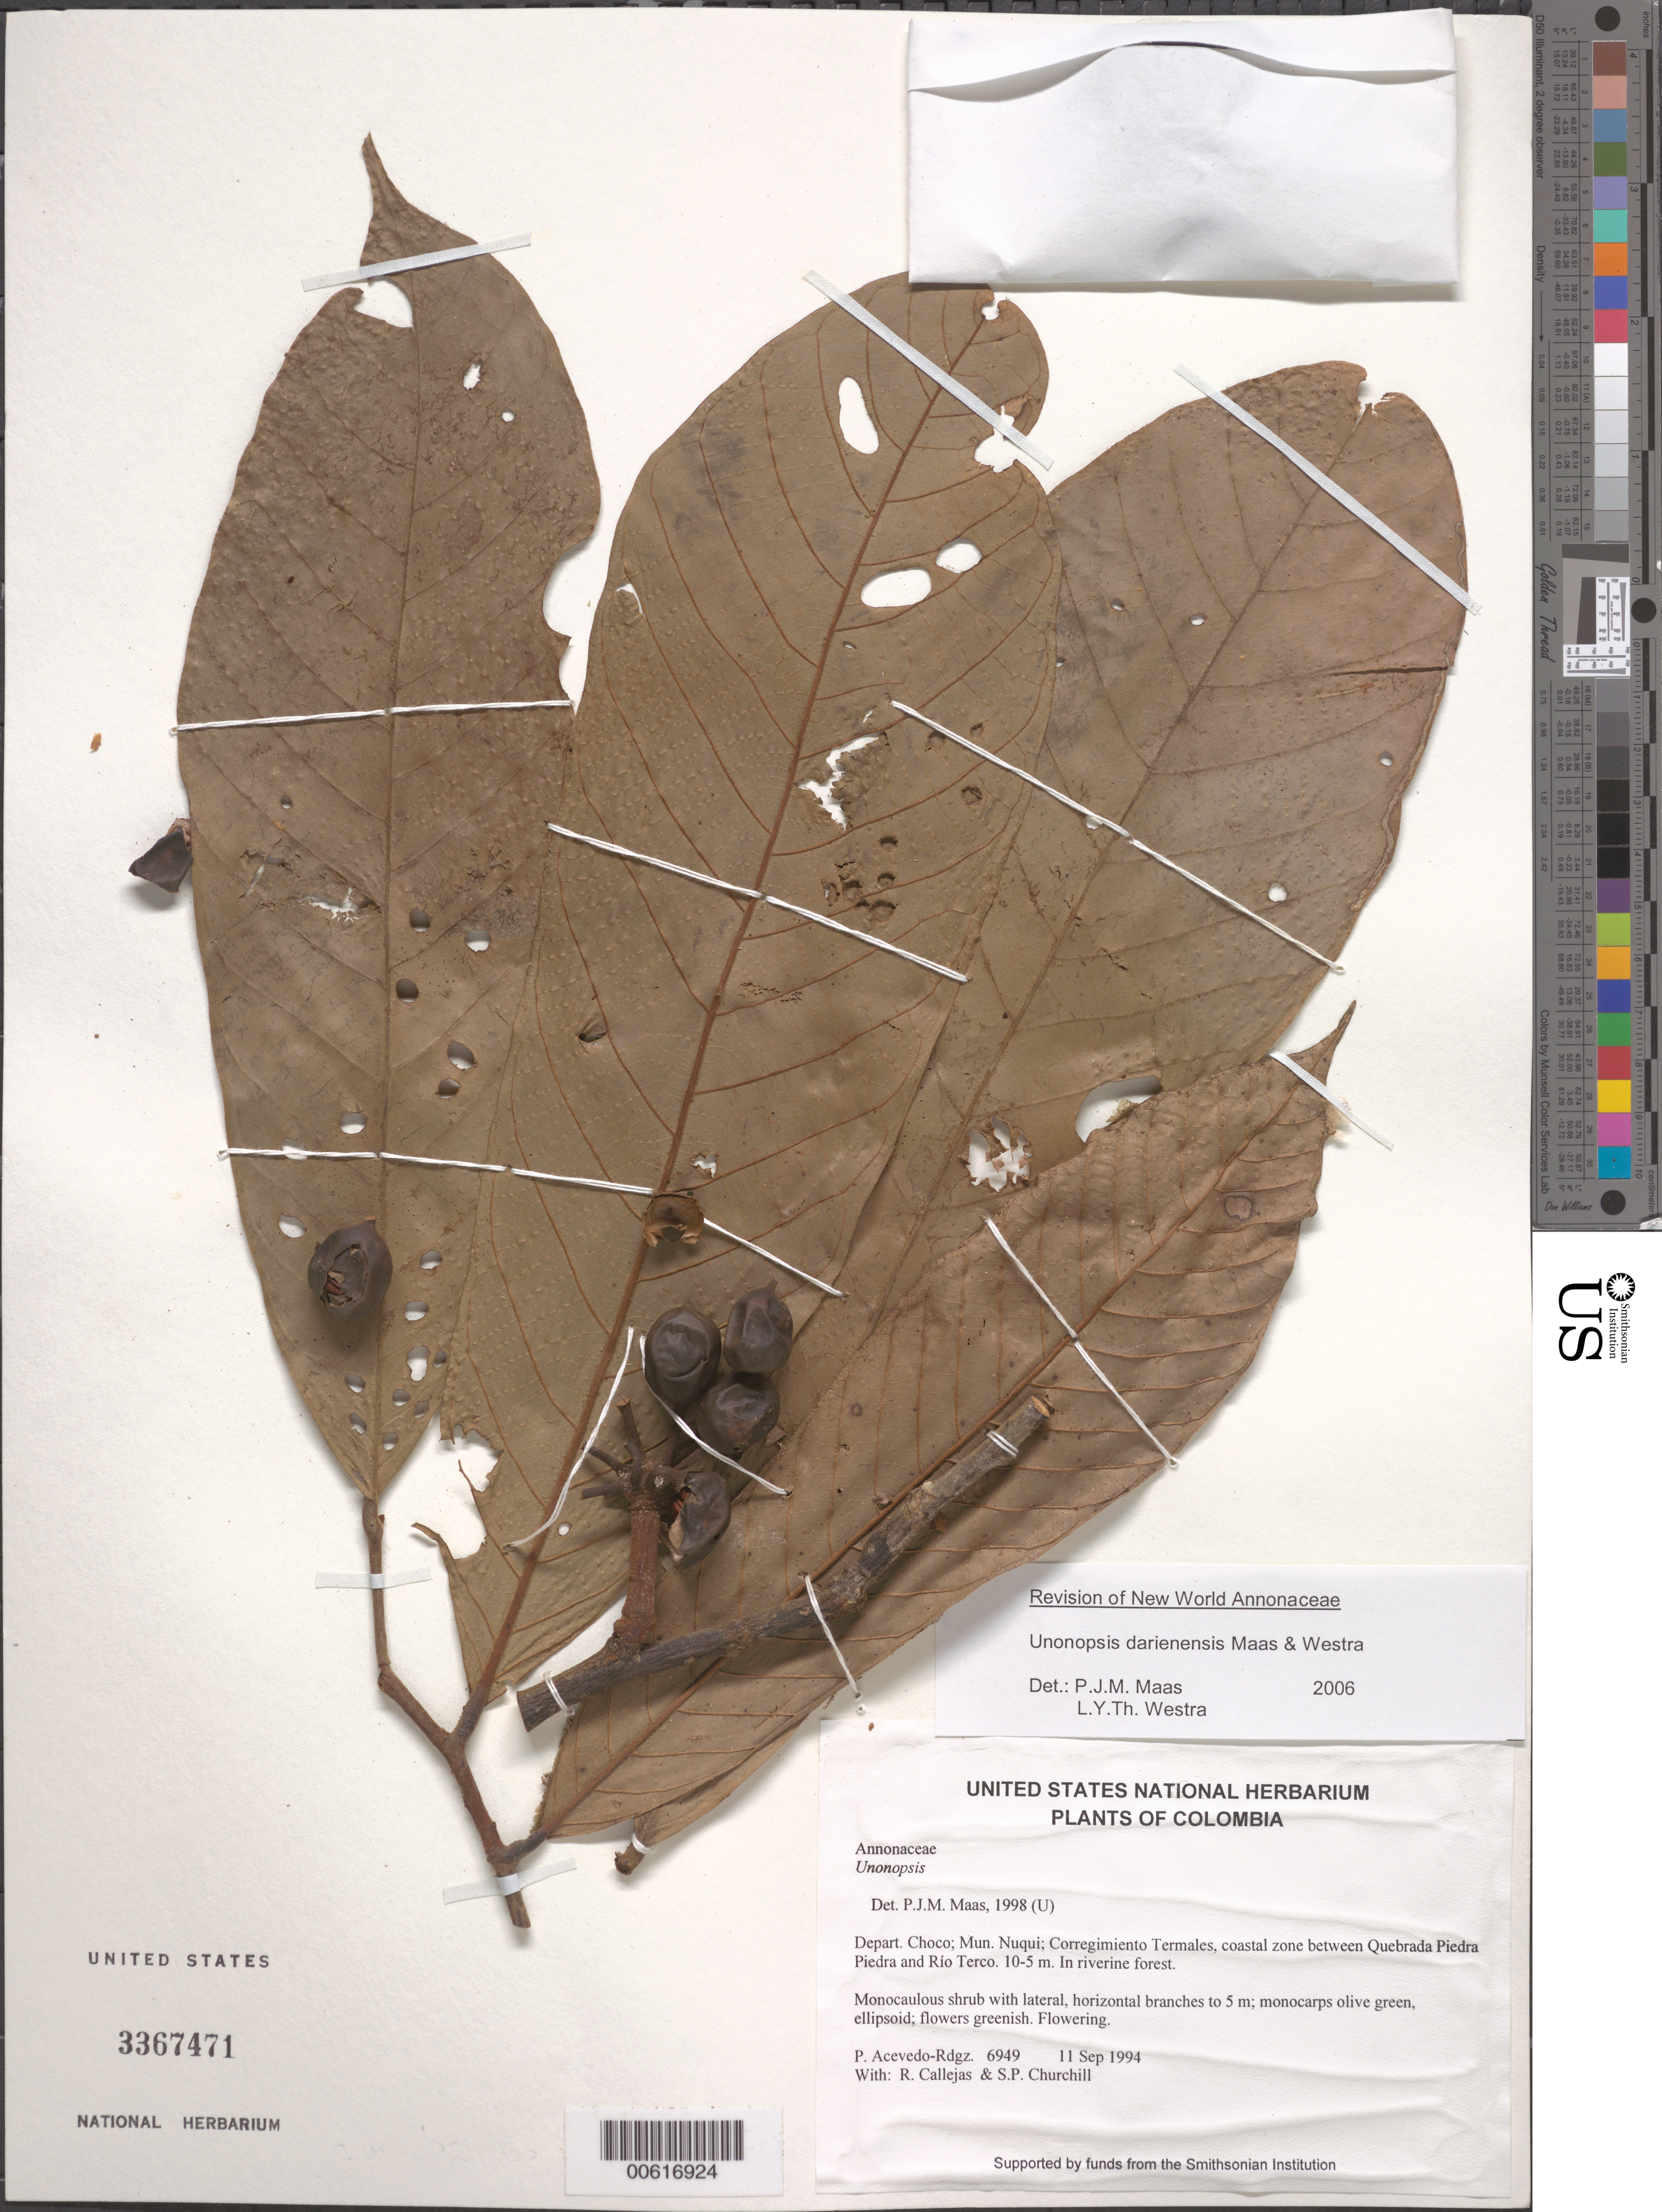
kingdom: Plantae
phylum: Tracheophyta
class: Magnoliopsida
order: Magnoliales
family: Annonaceae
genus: Unonopsis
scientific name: Unonopsis sp.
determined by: Maas, Paul J. M.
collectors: P. Acevedo-Rodr., R. Callejas & S. Churchill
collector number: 6949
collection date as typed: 11 Sep 1994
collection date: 1994-09-11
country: Colombia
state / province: Chocó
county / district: Nuqui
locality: Depart. Choco; Mun. Nuqui; Corregimiento Termales, coastal zone between Quebrada Piedra Piedra and Río Terco.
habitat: In riverine forest.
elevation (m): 10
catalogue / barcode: US 3367471